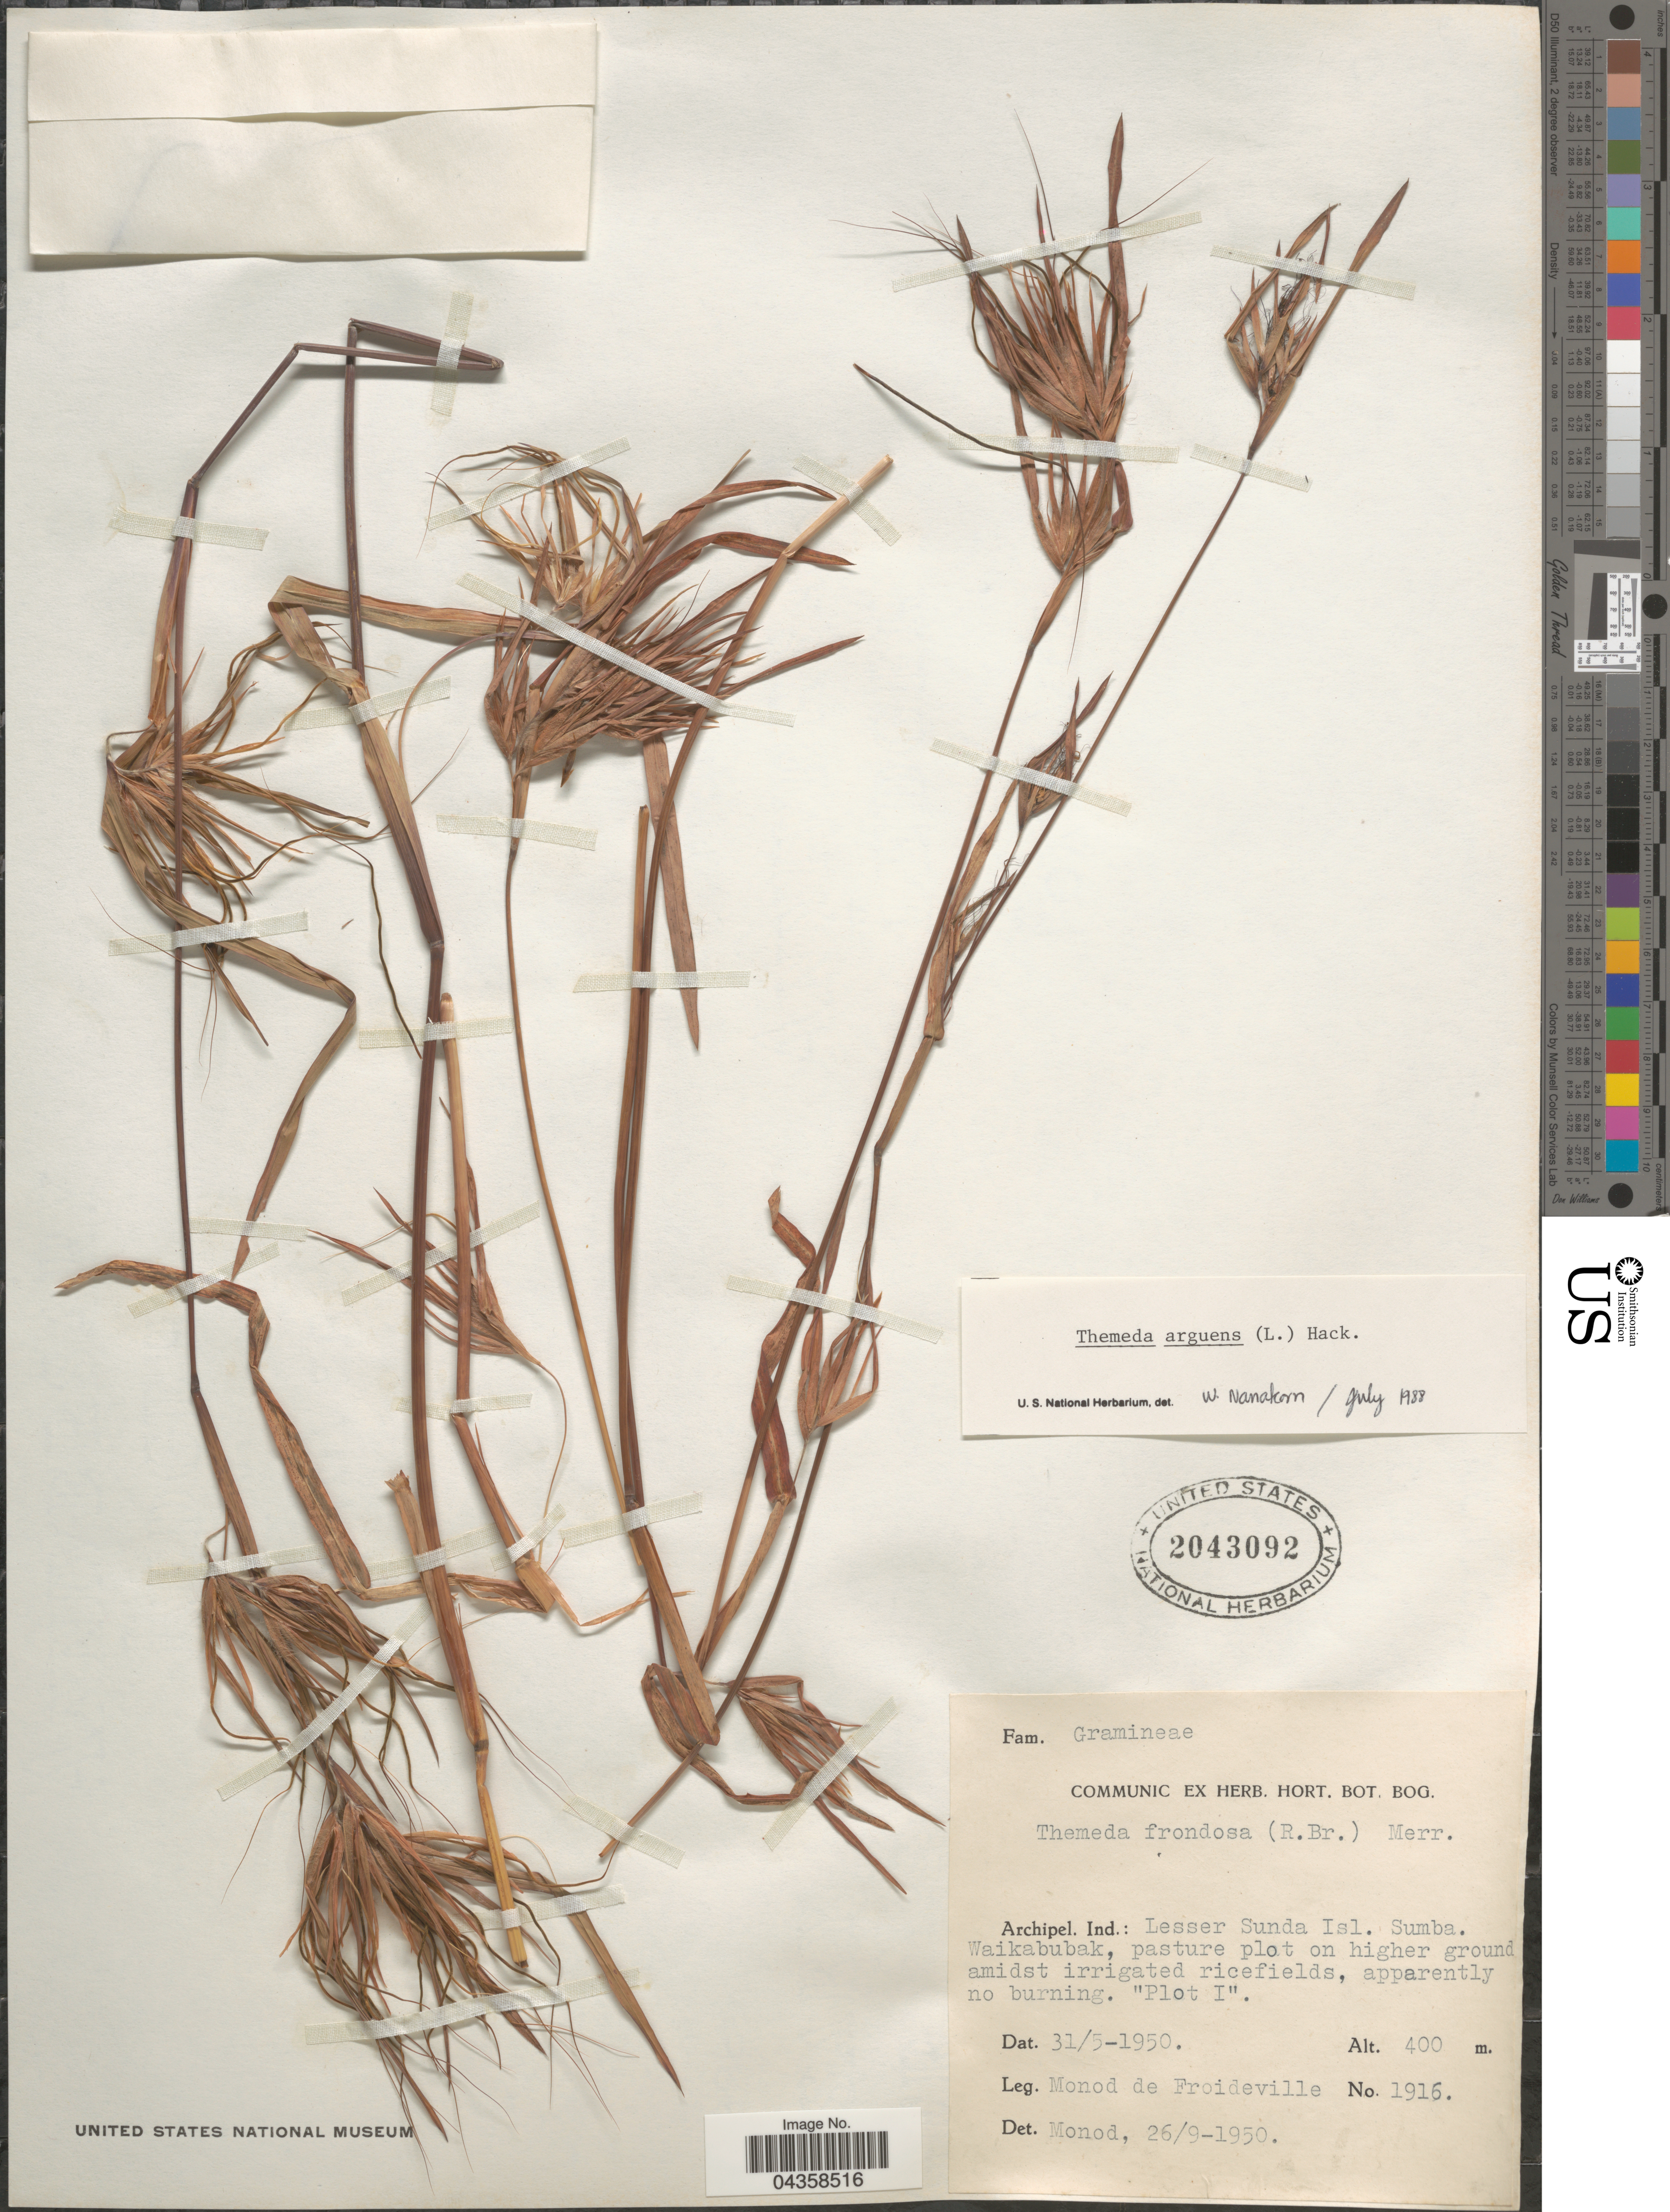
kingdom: Plantae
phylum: Tracheophyta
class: Liliopsida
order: Poales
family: Poaceae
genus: Themeda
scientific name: Themeda arguens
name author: (L.) Hack.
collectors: C. Monod de Froideville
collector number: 1916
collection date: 1950-05-31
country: Indonesia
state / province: Nusa Tenggara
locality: Archipel. Ind.: Lesser Sunda Isl. Sumba. Waikabubak, pasture plot on higher ground amidst irrigated ricefields, apparently no burning. "Plot I".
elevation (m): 400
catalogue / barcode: US 2043092